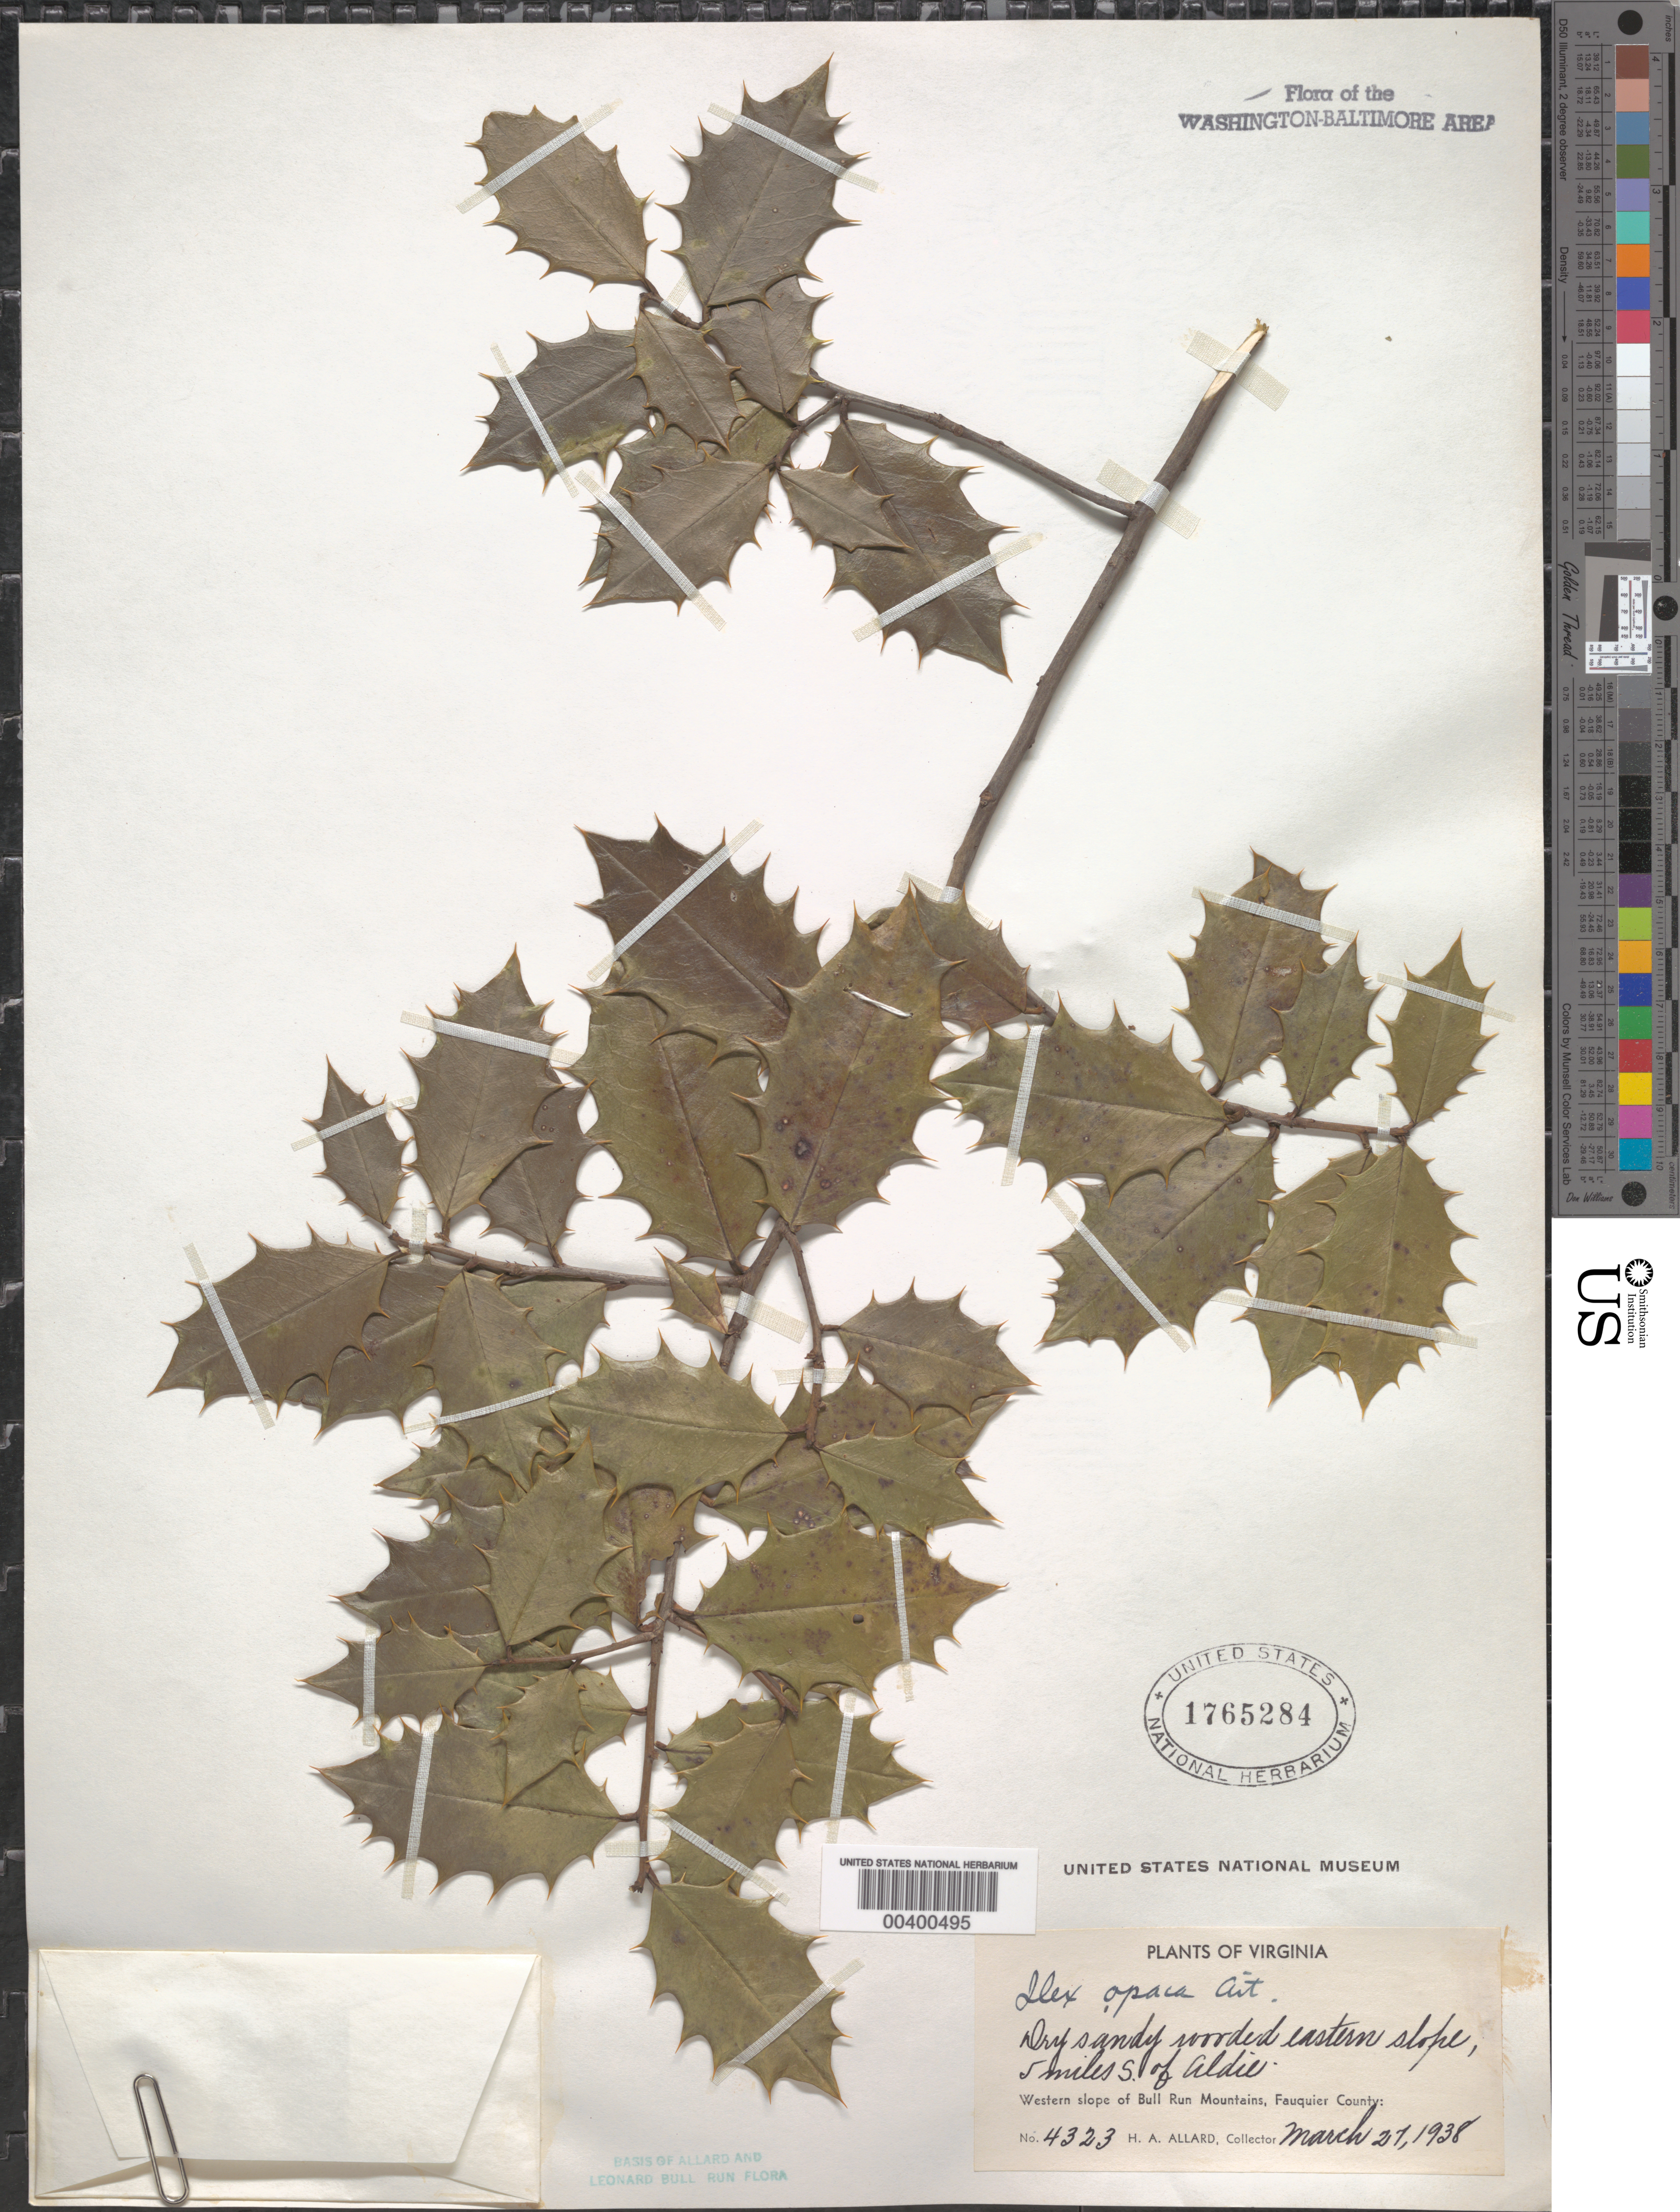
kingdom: Plantae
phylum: Tracheophyta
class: Magnoliopsida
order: Aquifoliales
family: Aquifoliaceae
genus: Ilex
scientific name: Ilex opaca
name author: Aiton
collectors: H. A. Allard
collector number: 4323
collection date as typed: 27 Mar 1938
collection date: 1938-03-27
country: United States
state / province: Virginia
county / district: Fauquier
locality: Wooded eastern slope, south of Aldie, western slope of Bull Run Mountains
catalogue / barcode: US 1765284